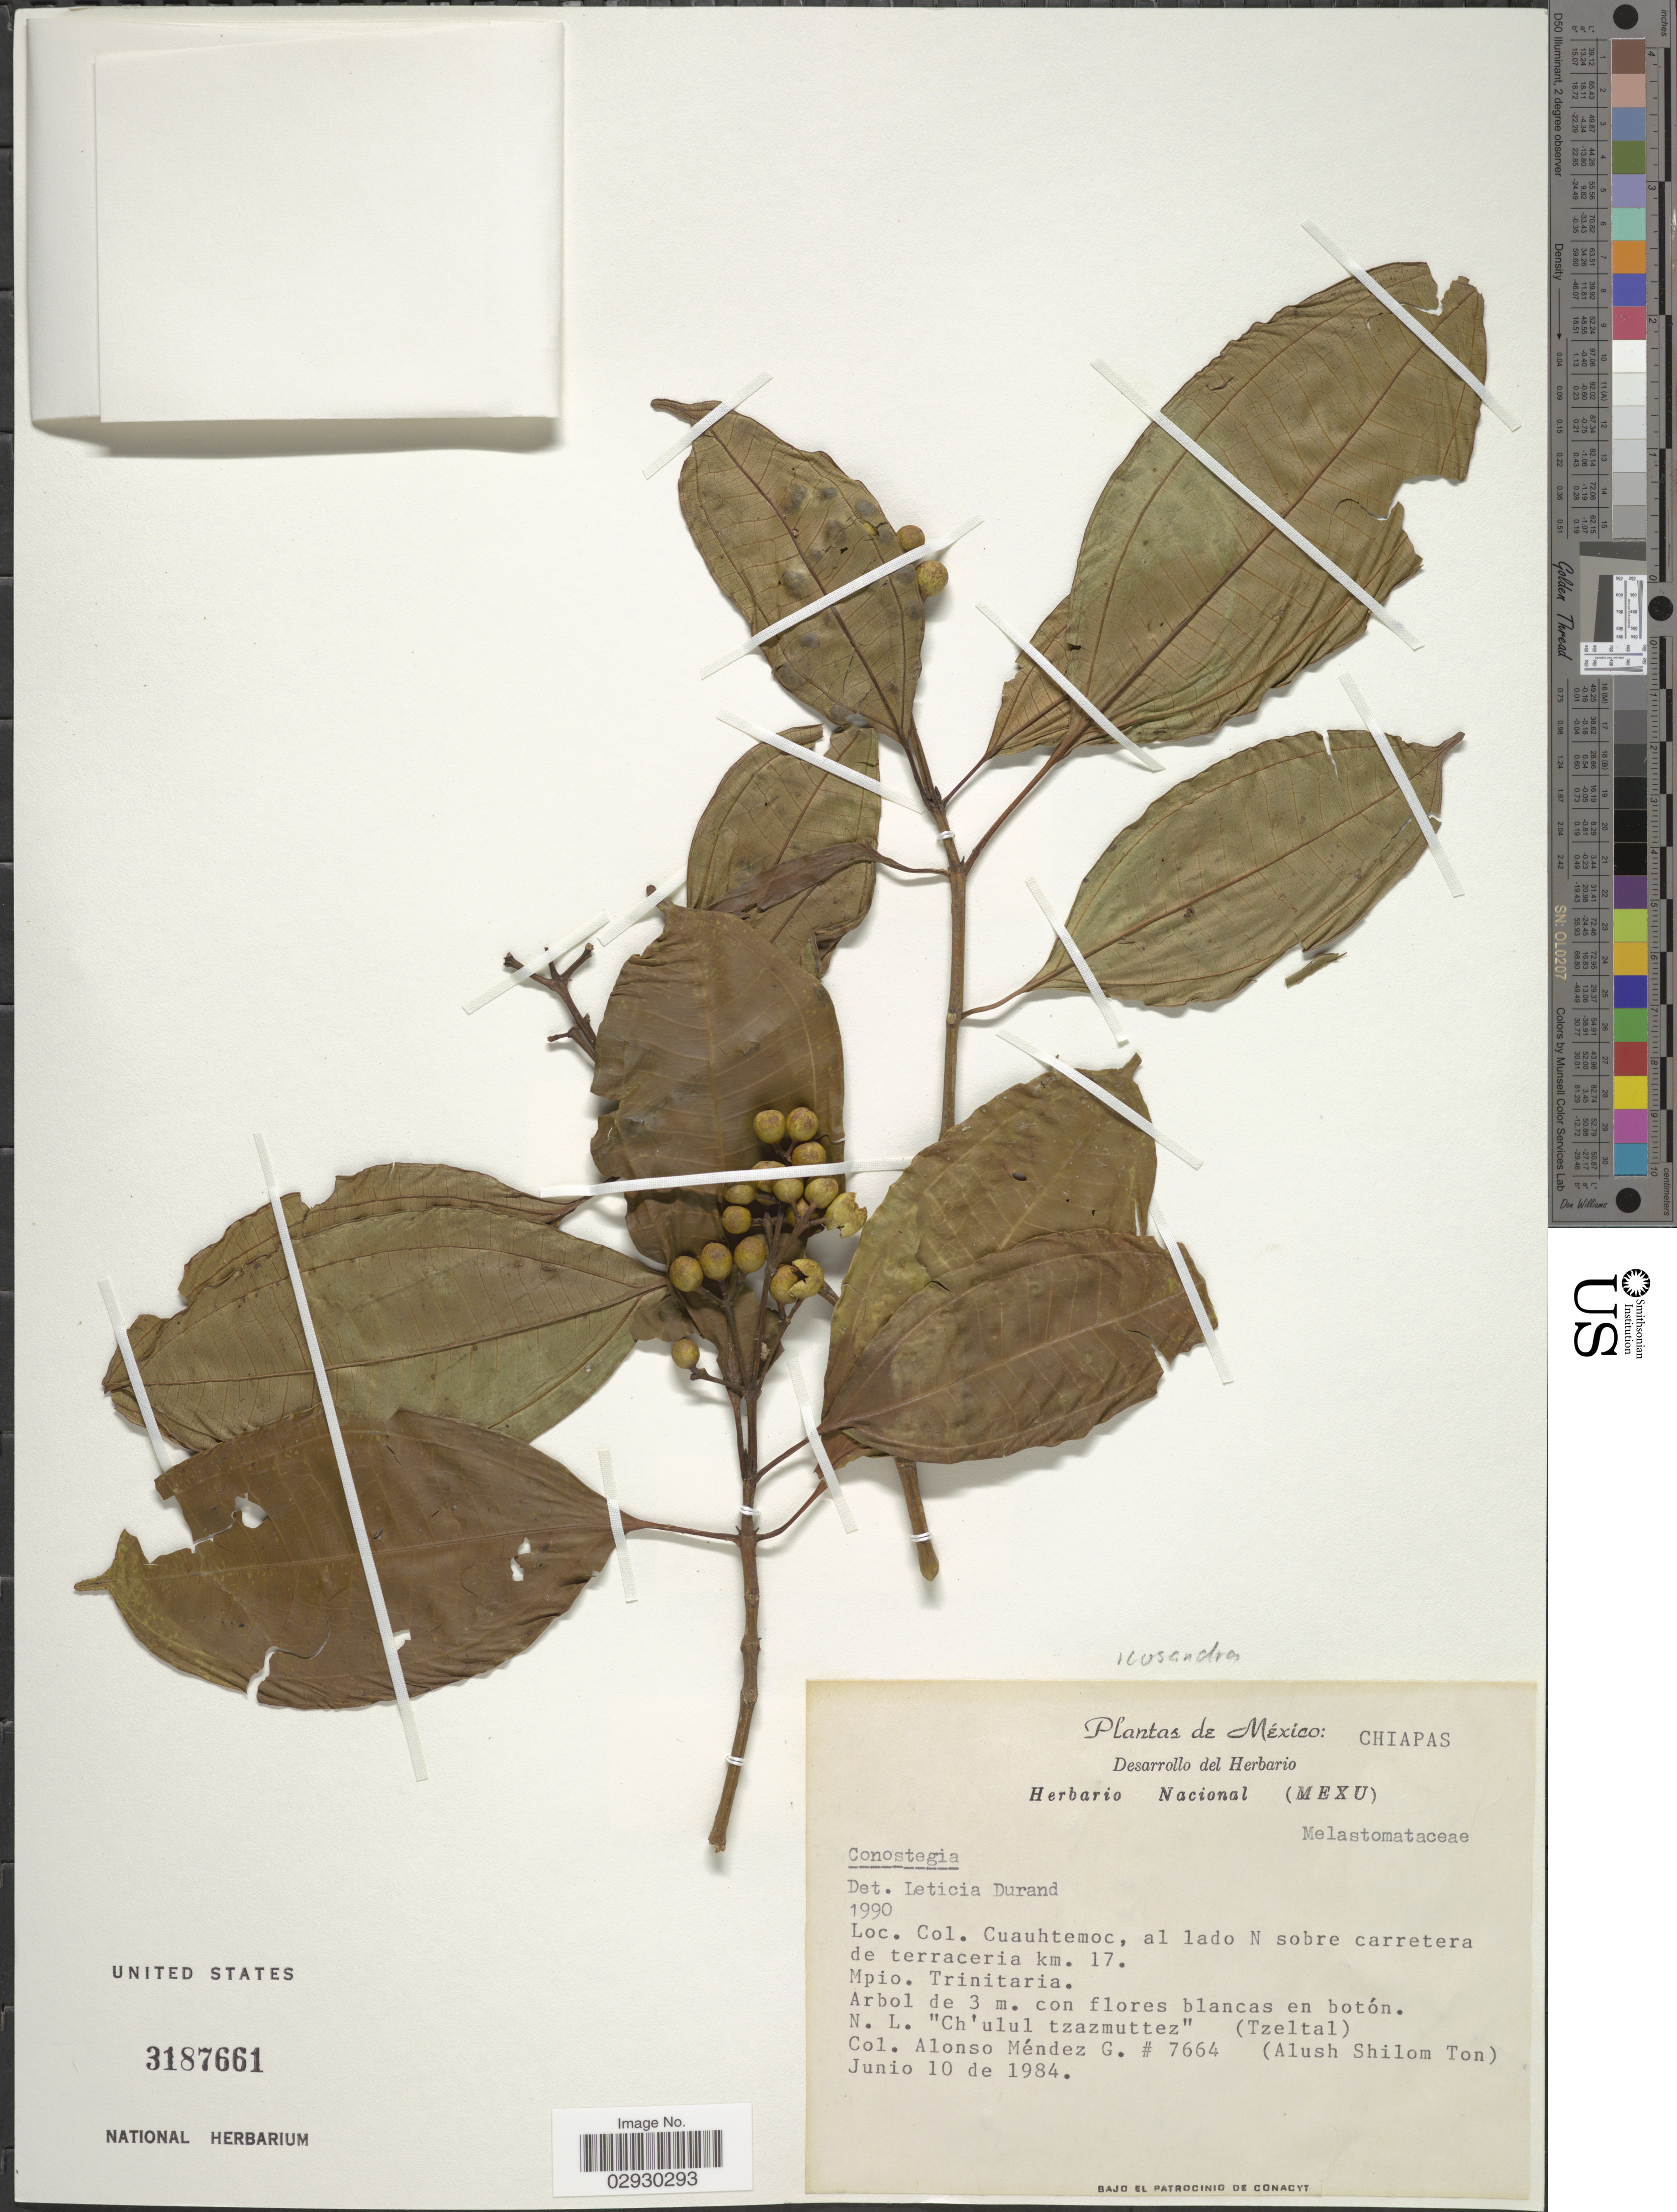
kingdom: Plantae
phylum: Tracheophyta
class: Magnoliopsida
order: Myrtales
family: Melastomataceae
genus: Conostegia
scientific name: Conostegia icosandra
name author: (Sw.) Urb.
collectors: A. Méndez G. & A. M. Ton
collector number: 7664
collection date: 1984-06-10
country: Mexico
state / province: Chiapas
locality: Col. Cuahtemoc, al lado N sobre carretera de terraceria km. 17. Mpio. Trinitaria.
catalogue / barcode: US 3187661